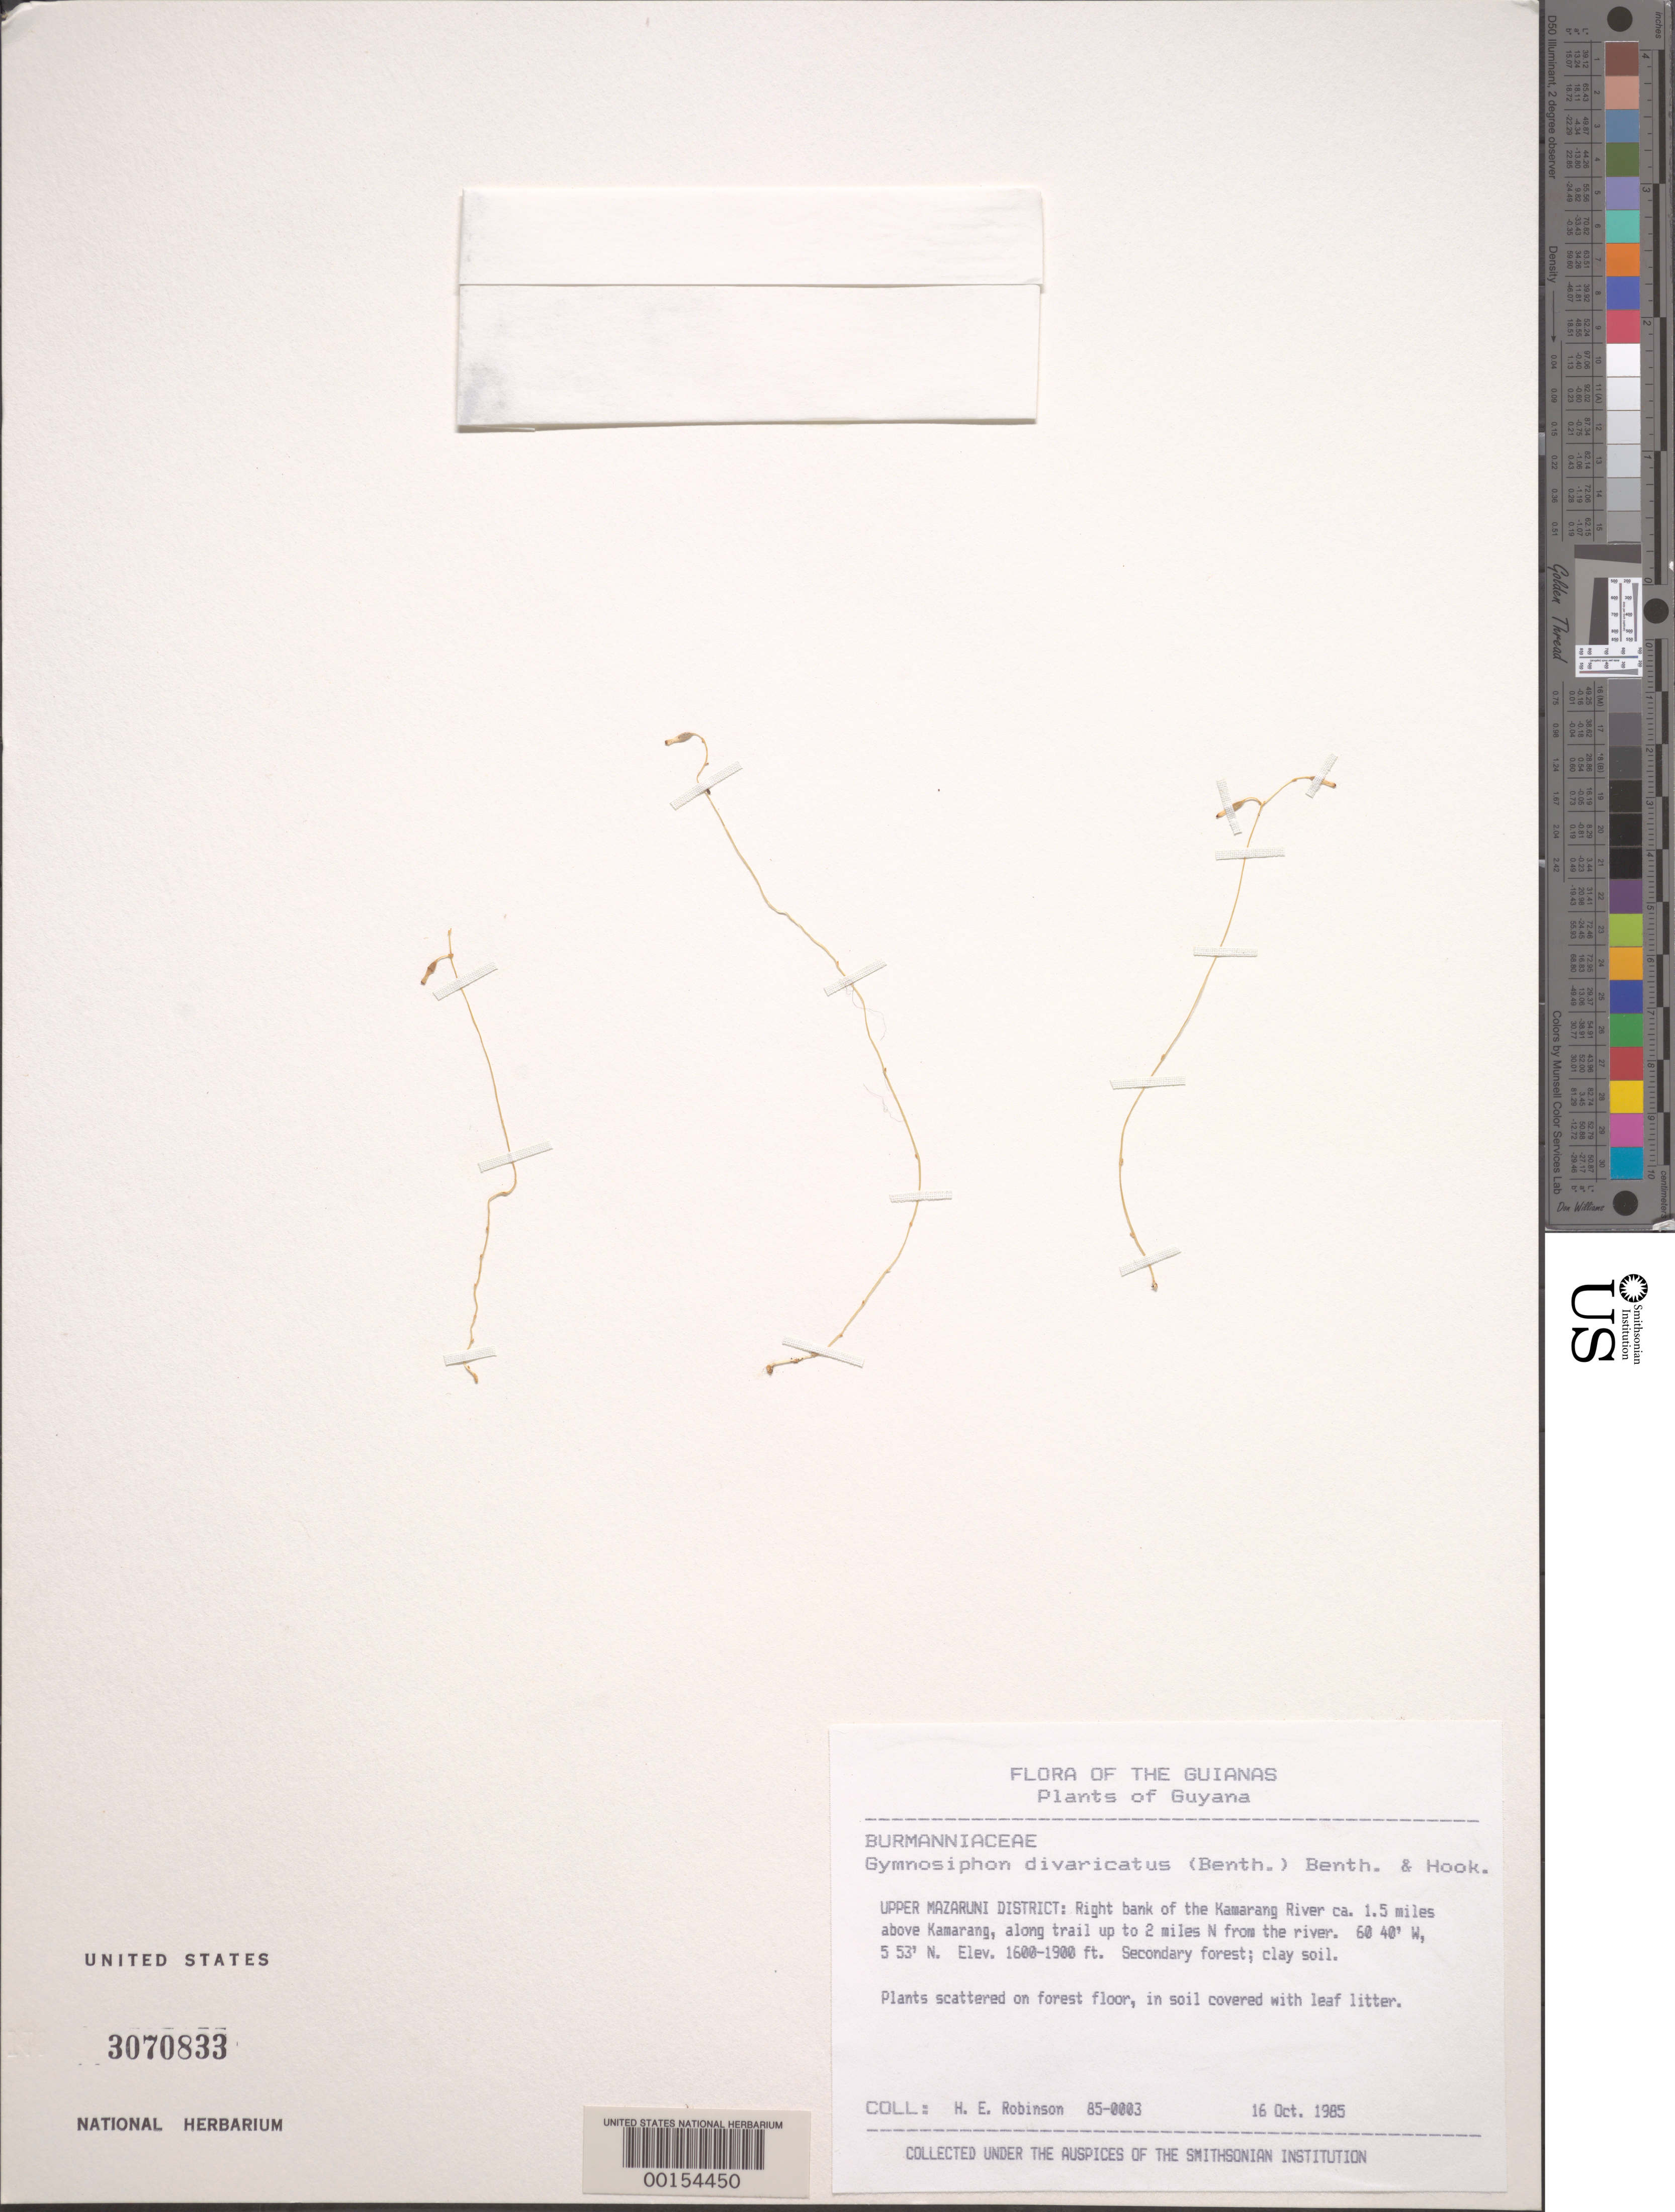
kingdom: Plantae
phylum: Tracheophyta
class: Liliopsida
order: Dioscoreales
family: Burmanniaceae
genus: Gymnosiphon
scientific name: Gymnosiphon divaricatus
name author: (Benth.) Benth. & Hook. f.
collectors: H. Robinson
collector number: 85-0003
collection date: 1985-10-16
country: Guyana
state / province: Cuyuni-Mazaruni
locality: The Guianas. Upper Mazaruni District: Right bank of the Kamarang River ca. 1.5 miles above Kamarang, along trail up to 2 miles N from the river.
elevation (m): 488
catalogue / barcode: US 3070833